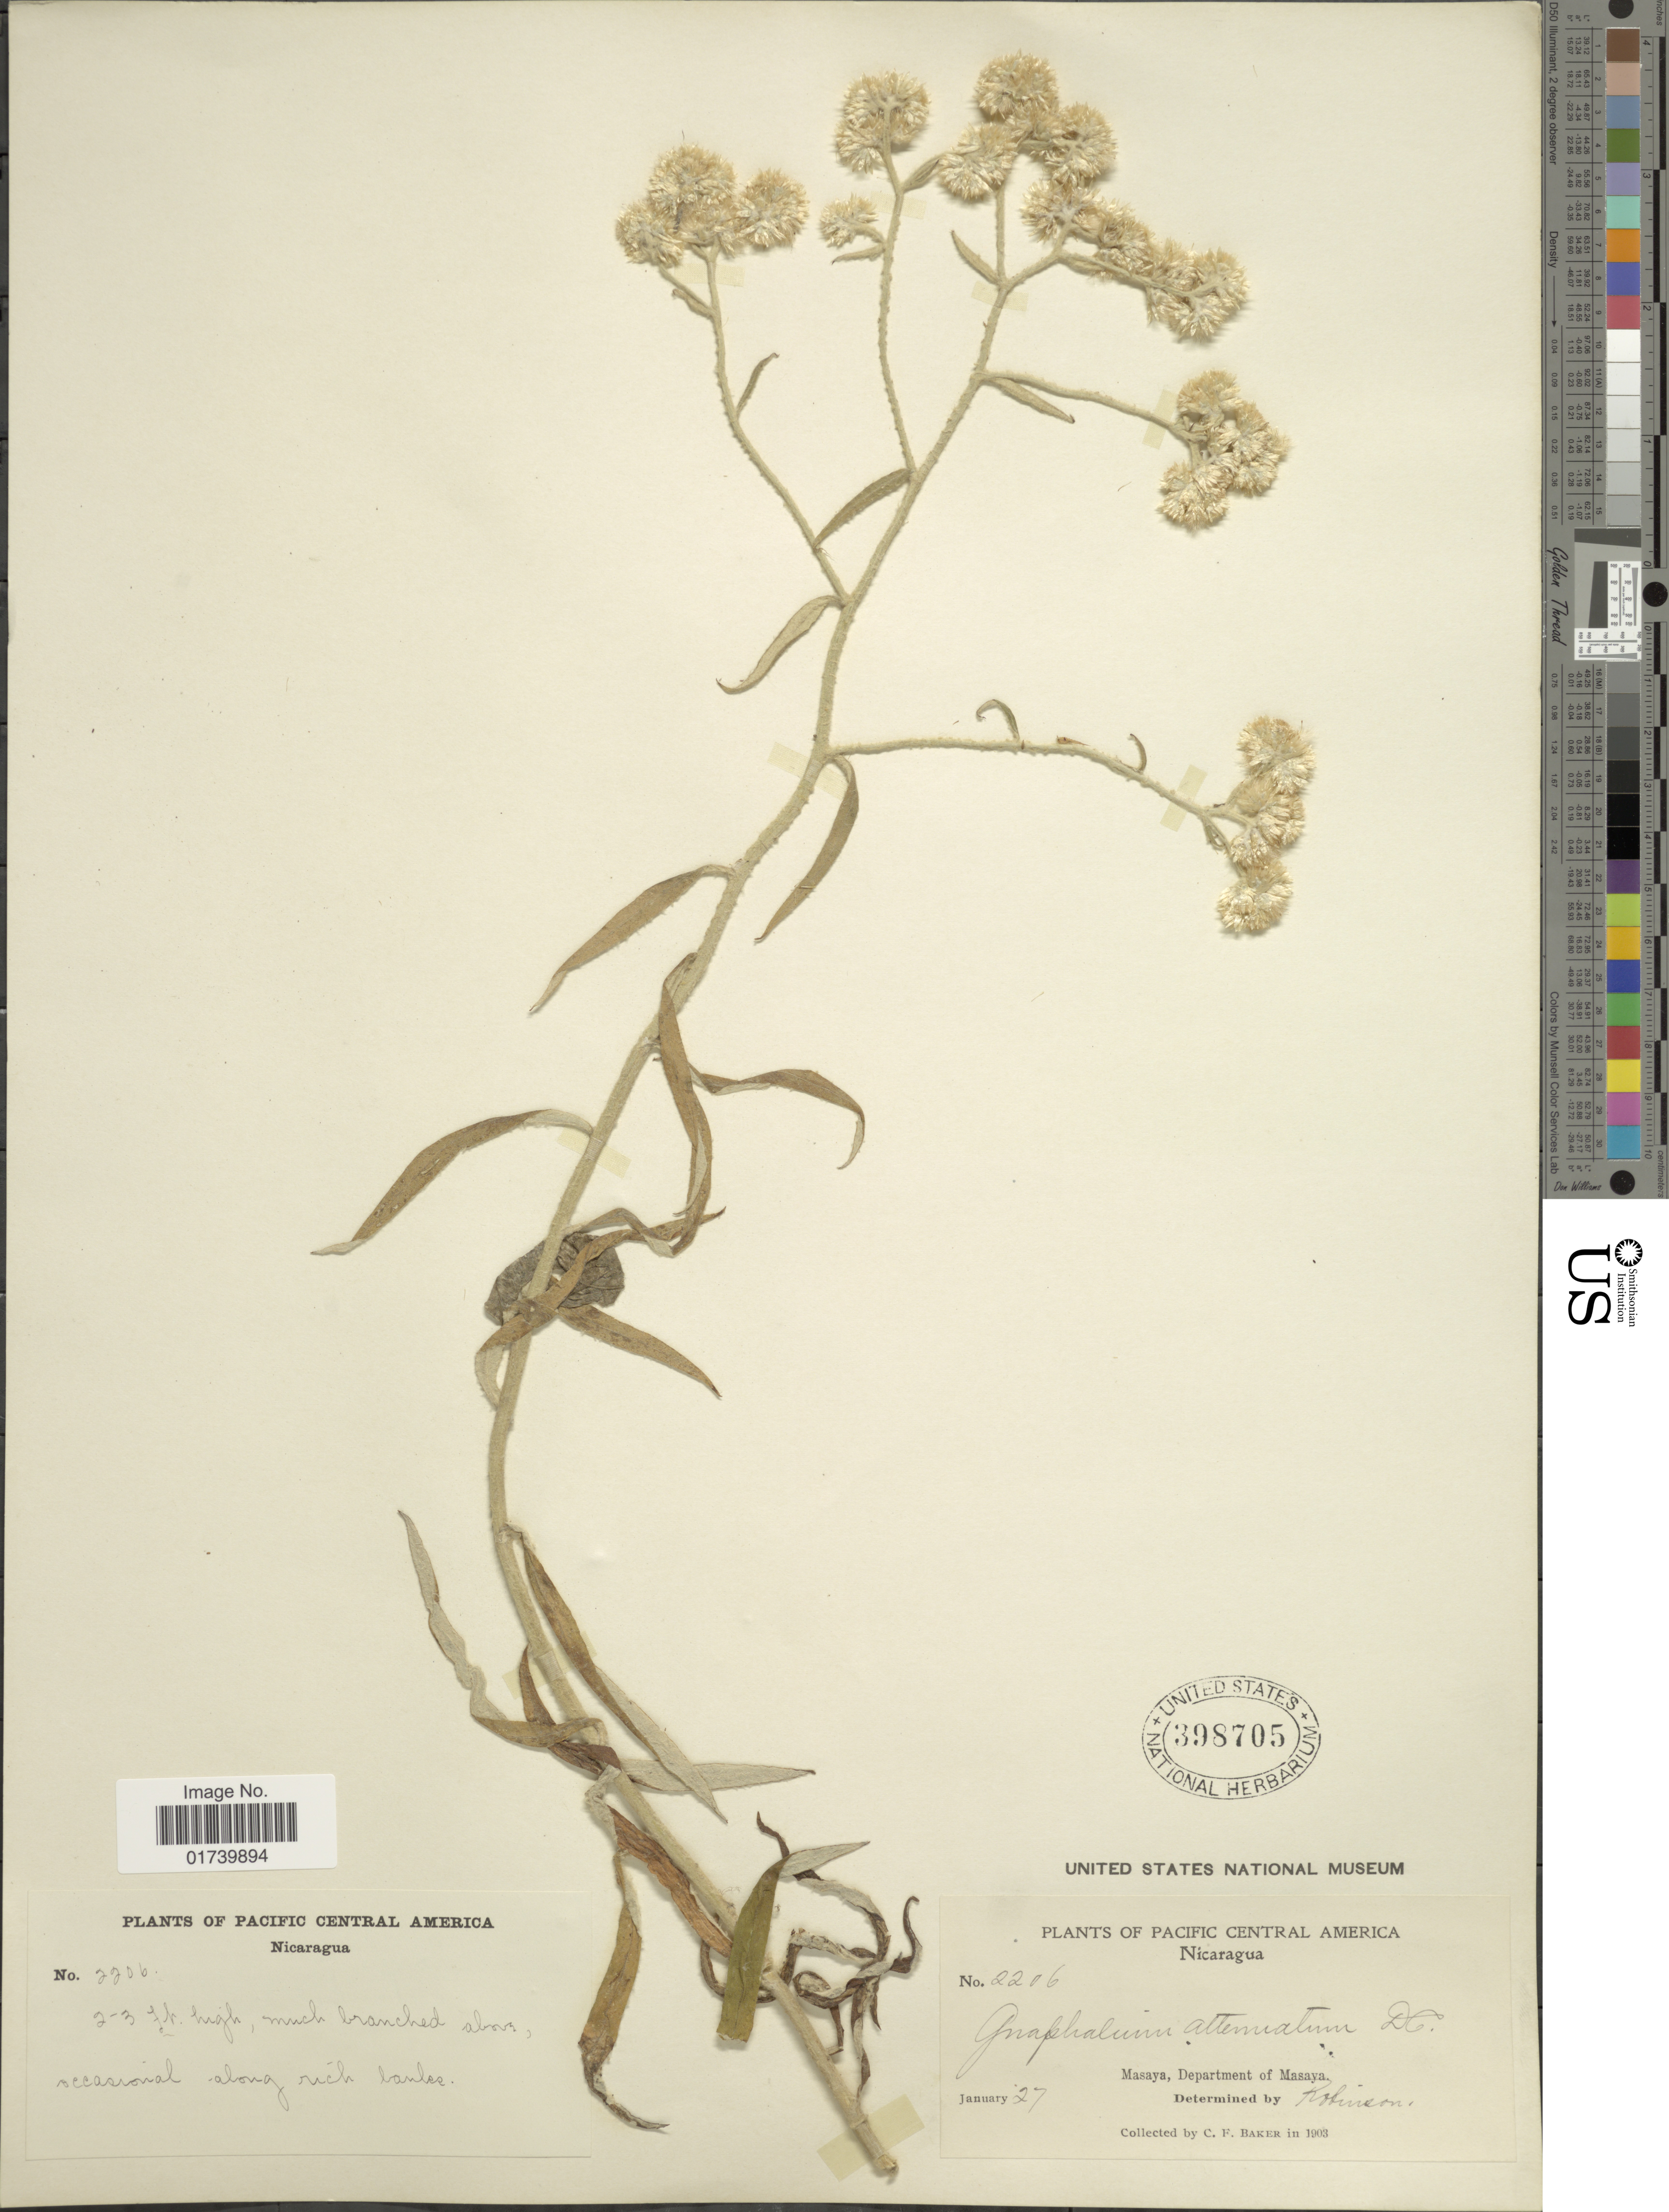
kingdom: Plantae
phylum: Tracheophyta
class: Magnoliopsida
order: Asterales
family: Asteraceae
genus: Pseudognaphalium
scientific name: Pseudognaphalium attenuatum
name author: (DC.) Anderb.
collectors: C. F. Baker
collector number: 2206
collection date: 1903-01-27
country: Nicaragua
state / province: Masaya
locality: Masaya, Department of Masaya, occasional along rich banks.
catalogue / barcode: US 398705